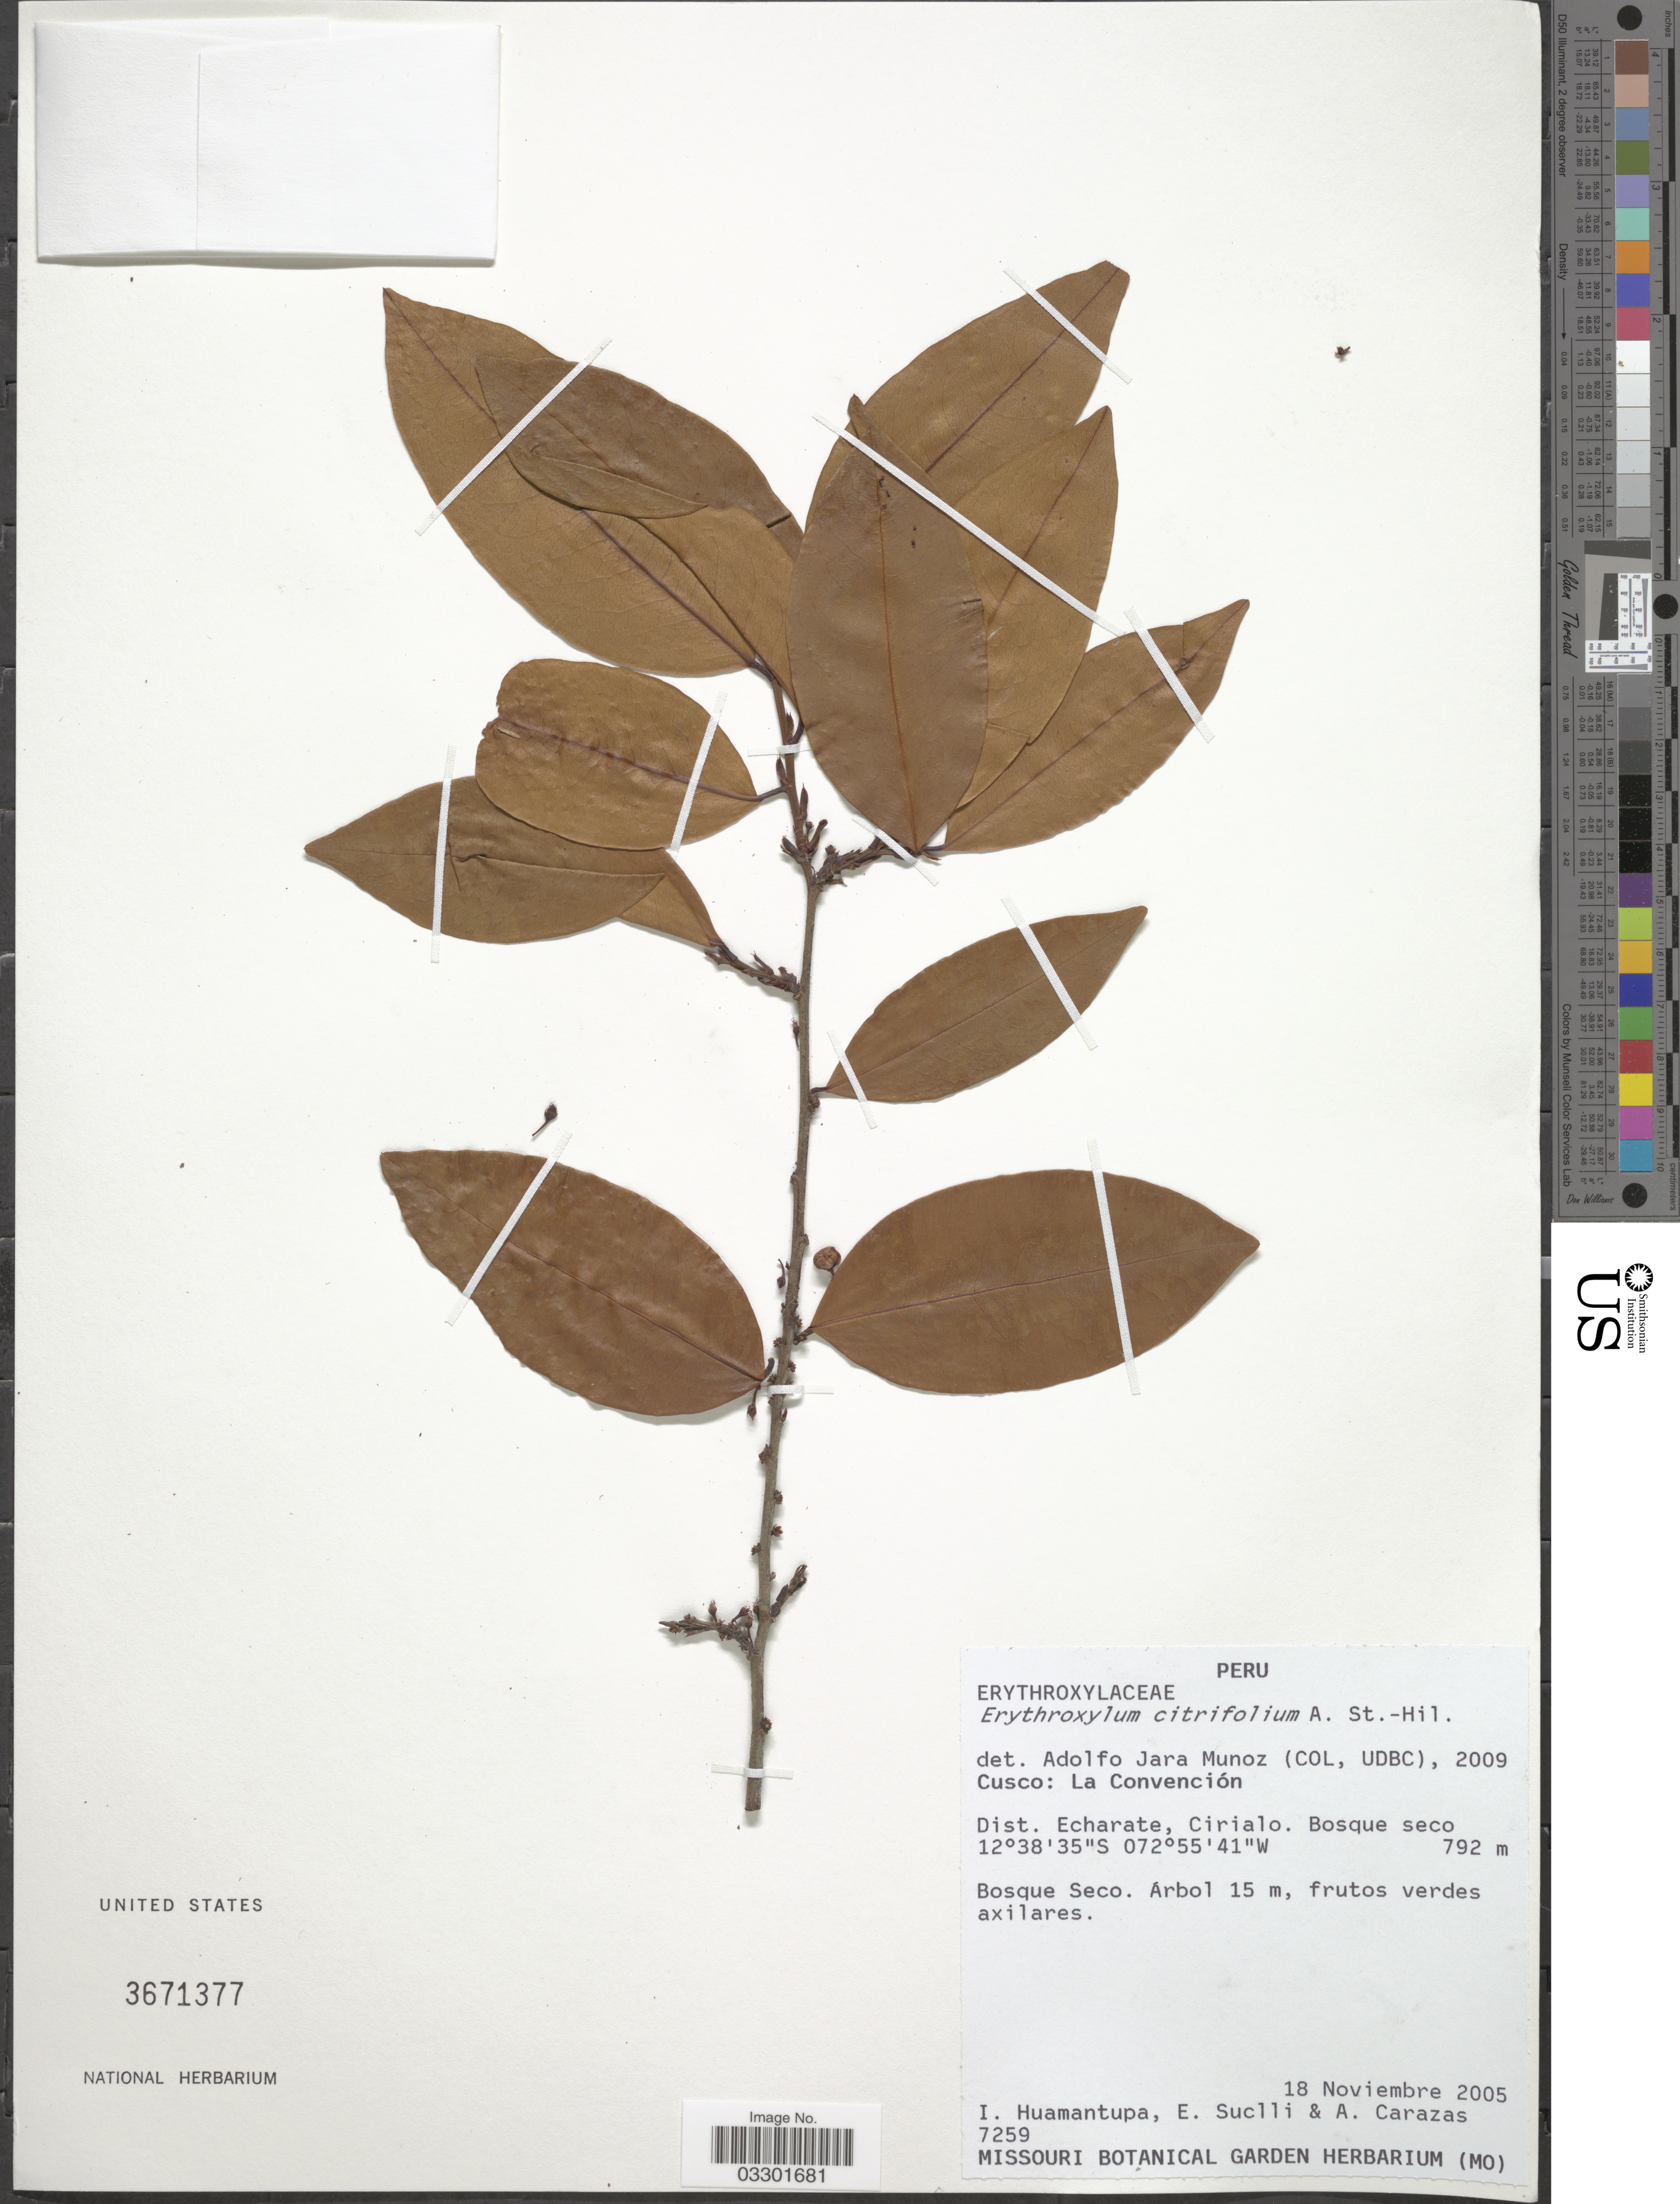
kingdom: Plantae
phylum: Tracheophyta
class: Magnoliopsida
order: Malpighiales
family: Erythroxylaceae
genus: Erythroxylum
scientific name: Erythroxylum citrifolium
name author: A. St.-Hil.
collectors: I. Huamantupa, E. Suclli & A. Carazas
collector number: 7259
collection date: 2005-11-18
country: Peru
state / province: Cusco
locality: La Convención. Dist. Echarate, Cirialo.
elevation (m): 792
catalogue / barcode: US 3671377